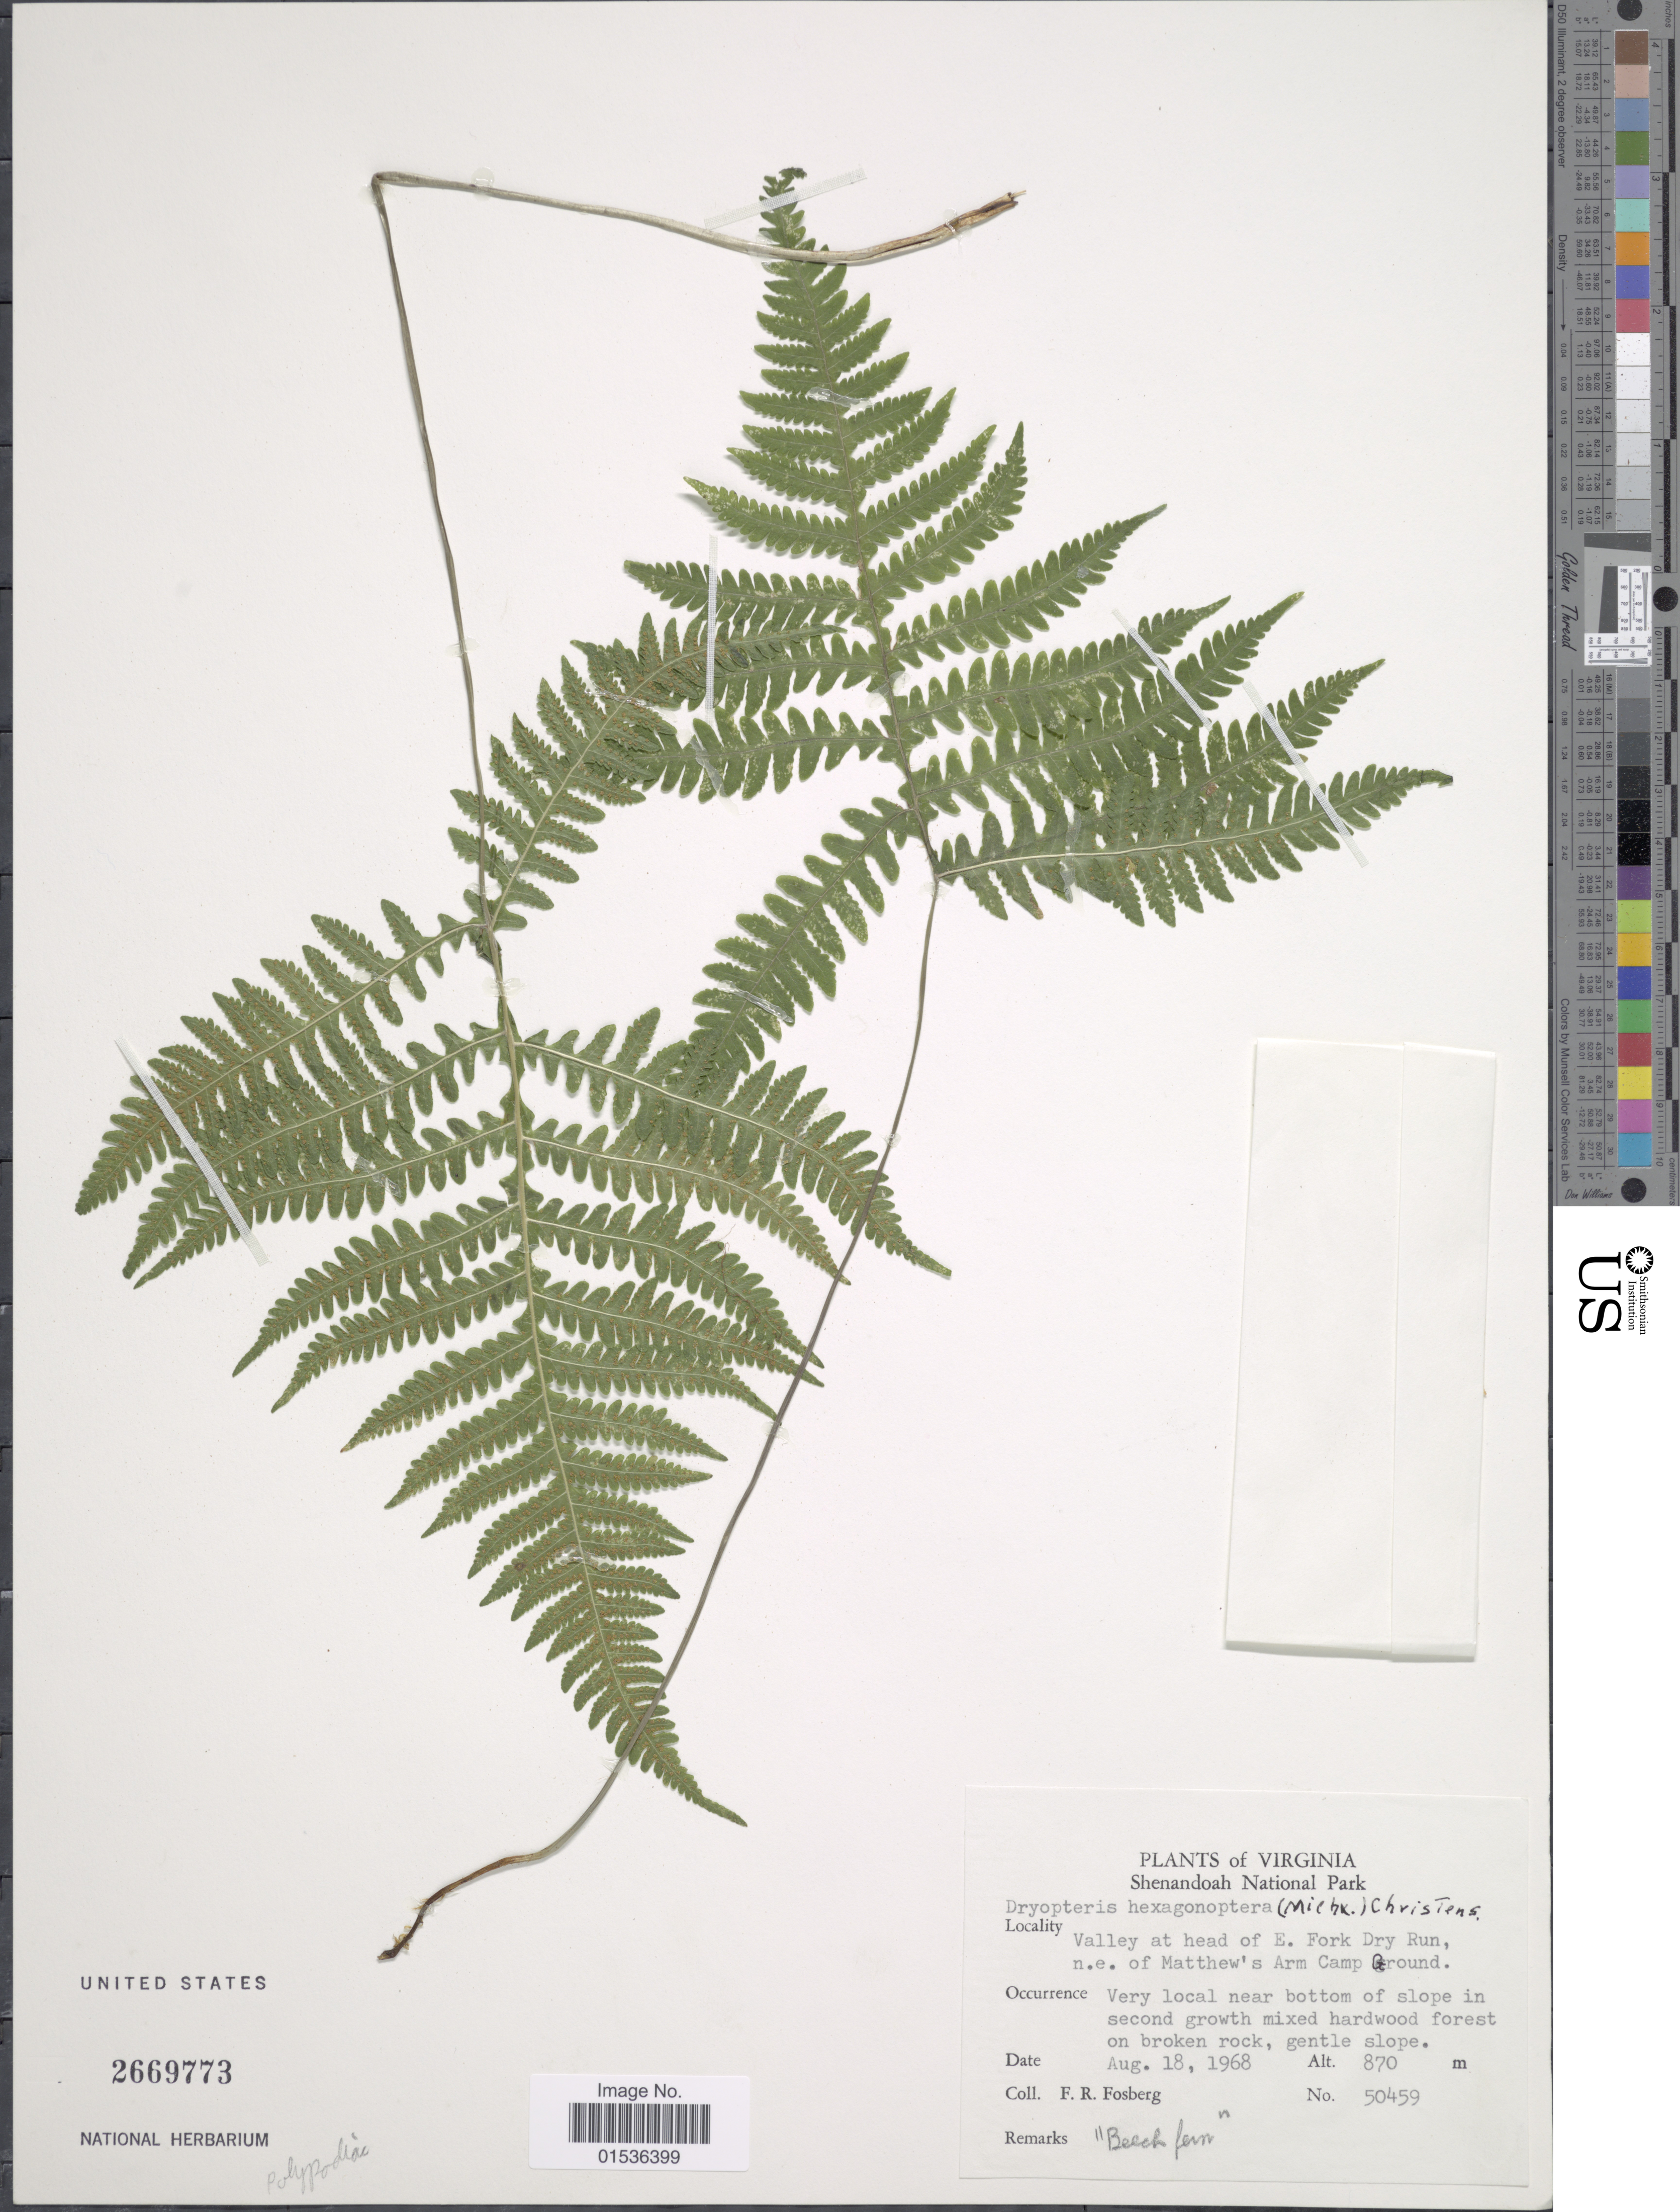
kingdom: Plantae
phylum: Tracheophyta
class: Polypodiopsida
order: Polypodiales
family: Thelypteridaceae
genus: Phegopteris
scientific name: Phegopteris hexagonoptera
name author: (Michx.) Fée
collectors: F. R. Fosberg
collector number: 50459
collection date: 1968-08-18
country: United States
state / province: Virginia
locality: Virginia,Shenandoah National Park, Valley at head of E. Fork Dry Run, n.e. of Matthew's Arm Camp Ground.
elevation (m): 870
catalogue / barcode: US 2669773